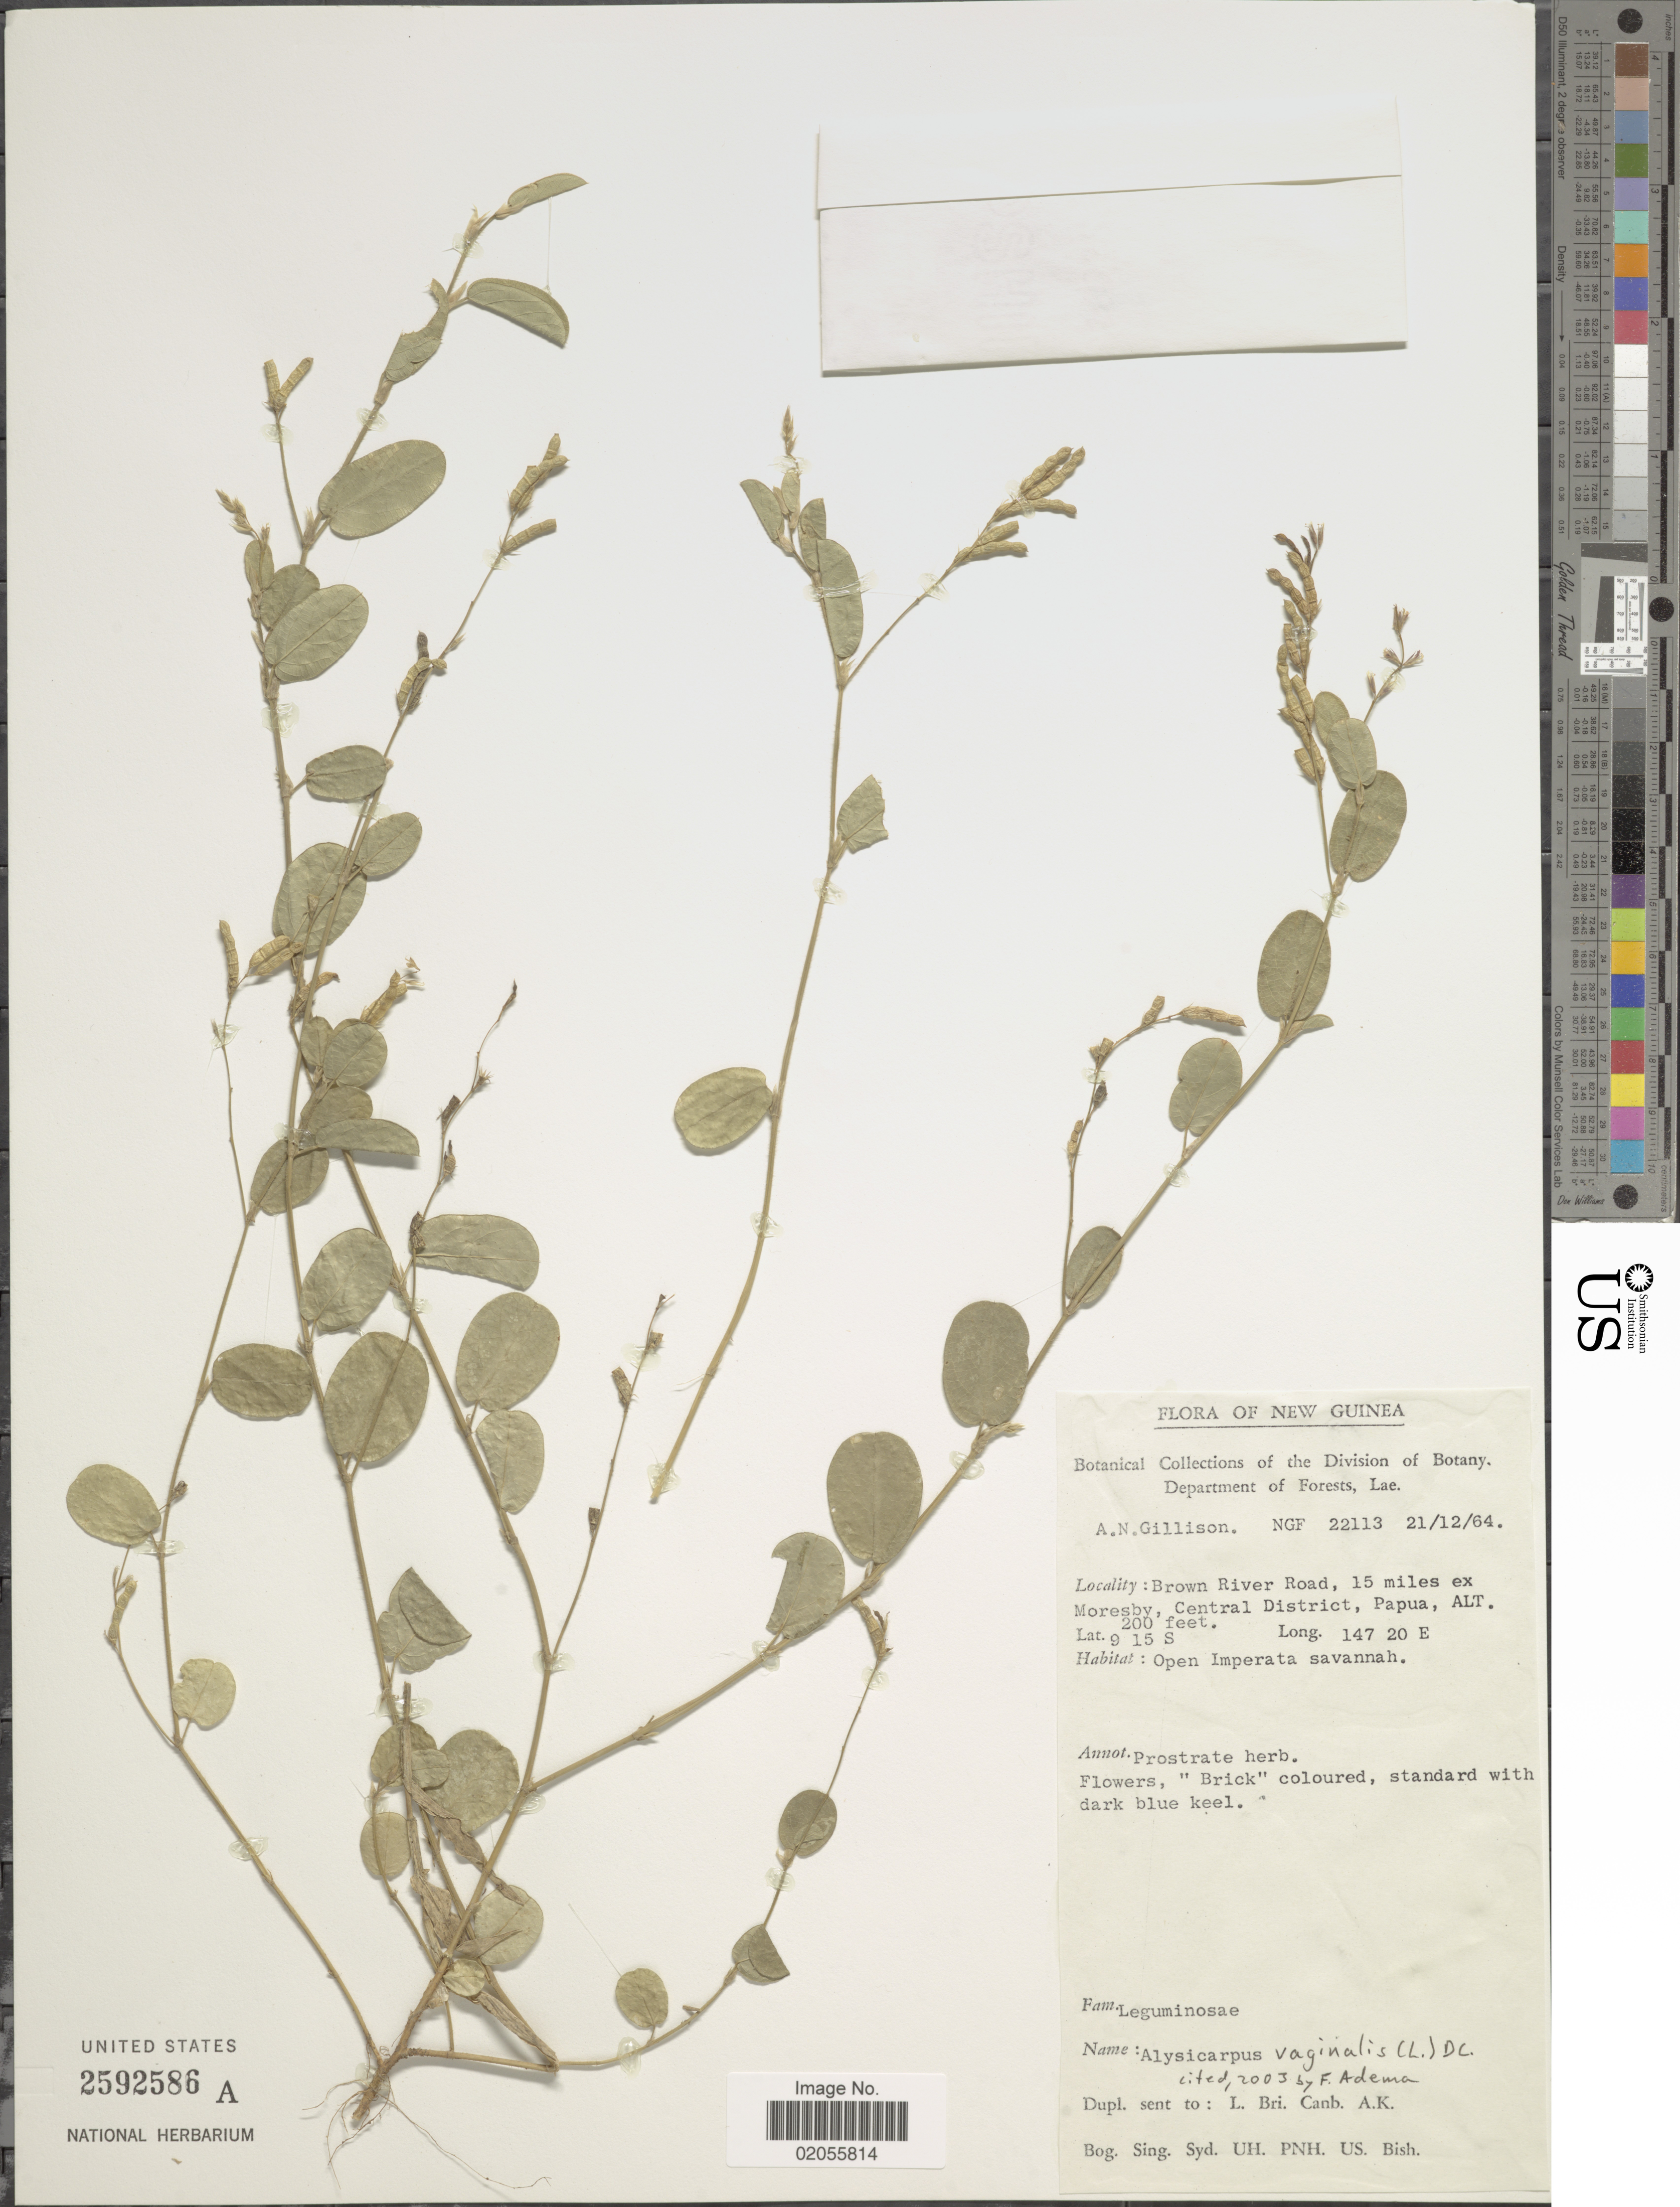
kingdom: Plantae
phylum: Tracheophyta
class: Magnoliopsida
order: Fabales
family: Fabaceae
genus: Alysicarpus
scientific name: Alysicarpus vaginalis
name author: (L.) DC.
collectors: A. Gillison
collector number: NG 22113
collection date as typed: Transcribed d/m/y: 21/12/64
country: Papua New Guinea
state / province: Central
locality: Brown River Road, 15 miles Moresby, Central District, Papua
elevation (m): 61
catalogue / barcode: US 2592586A